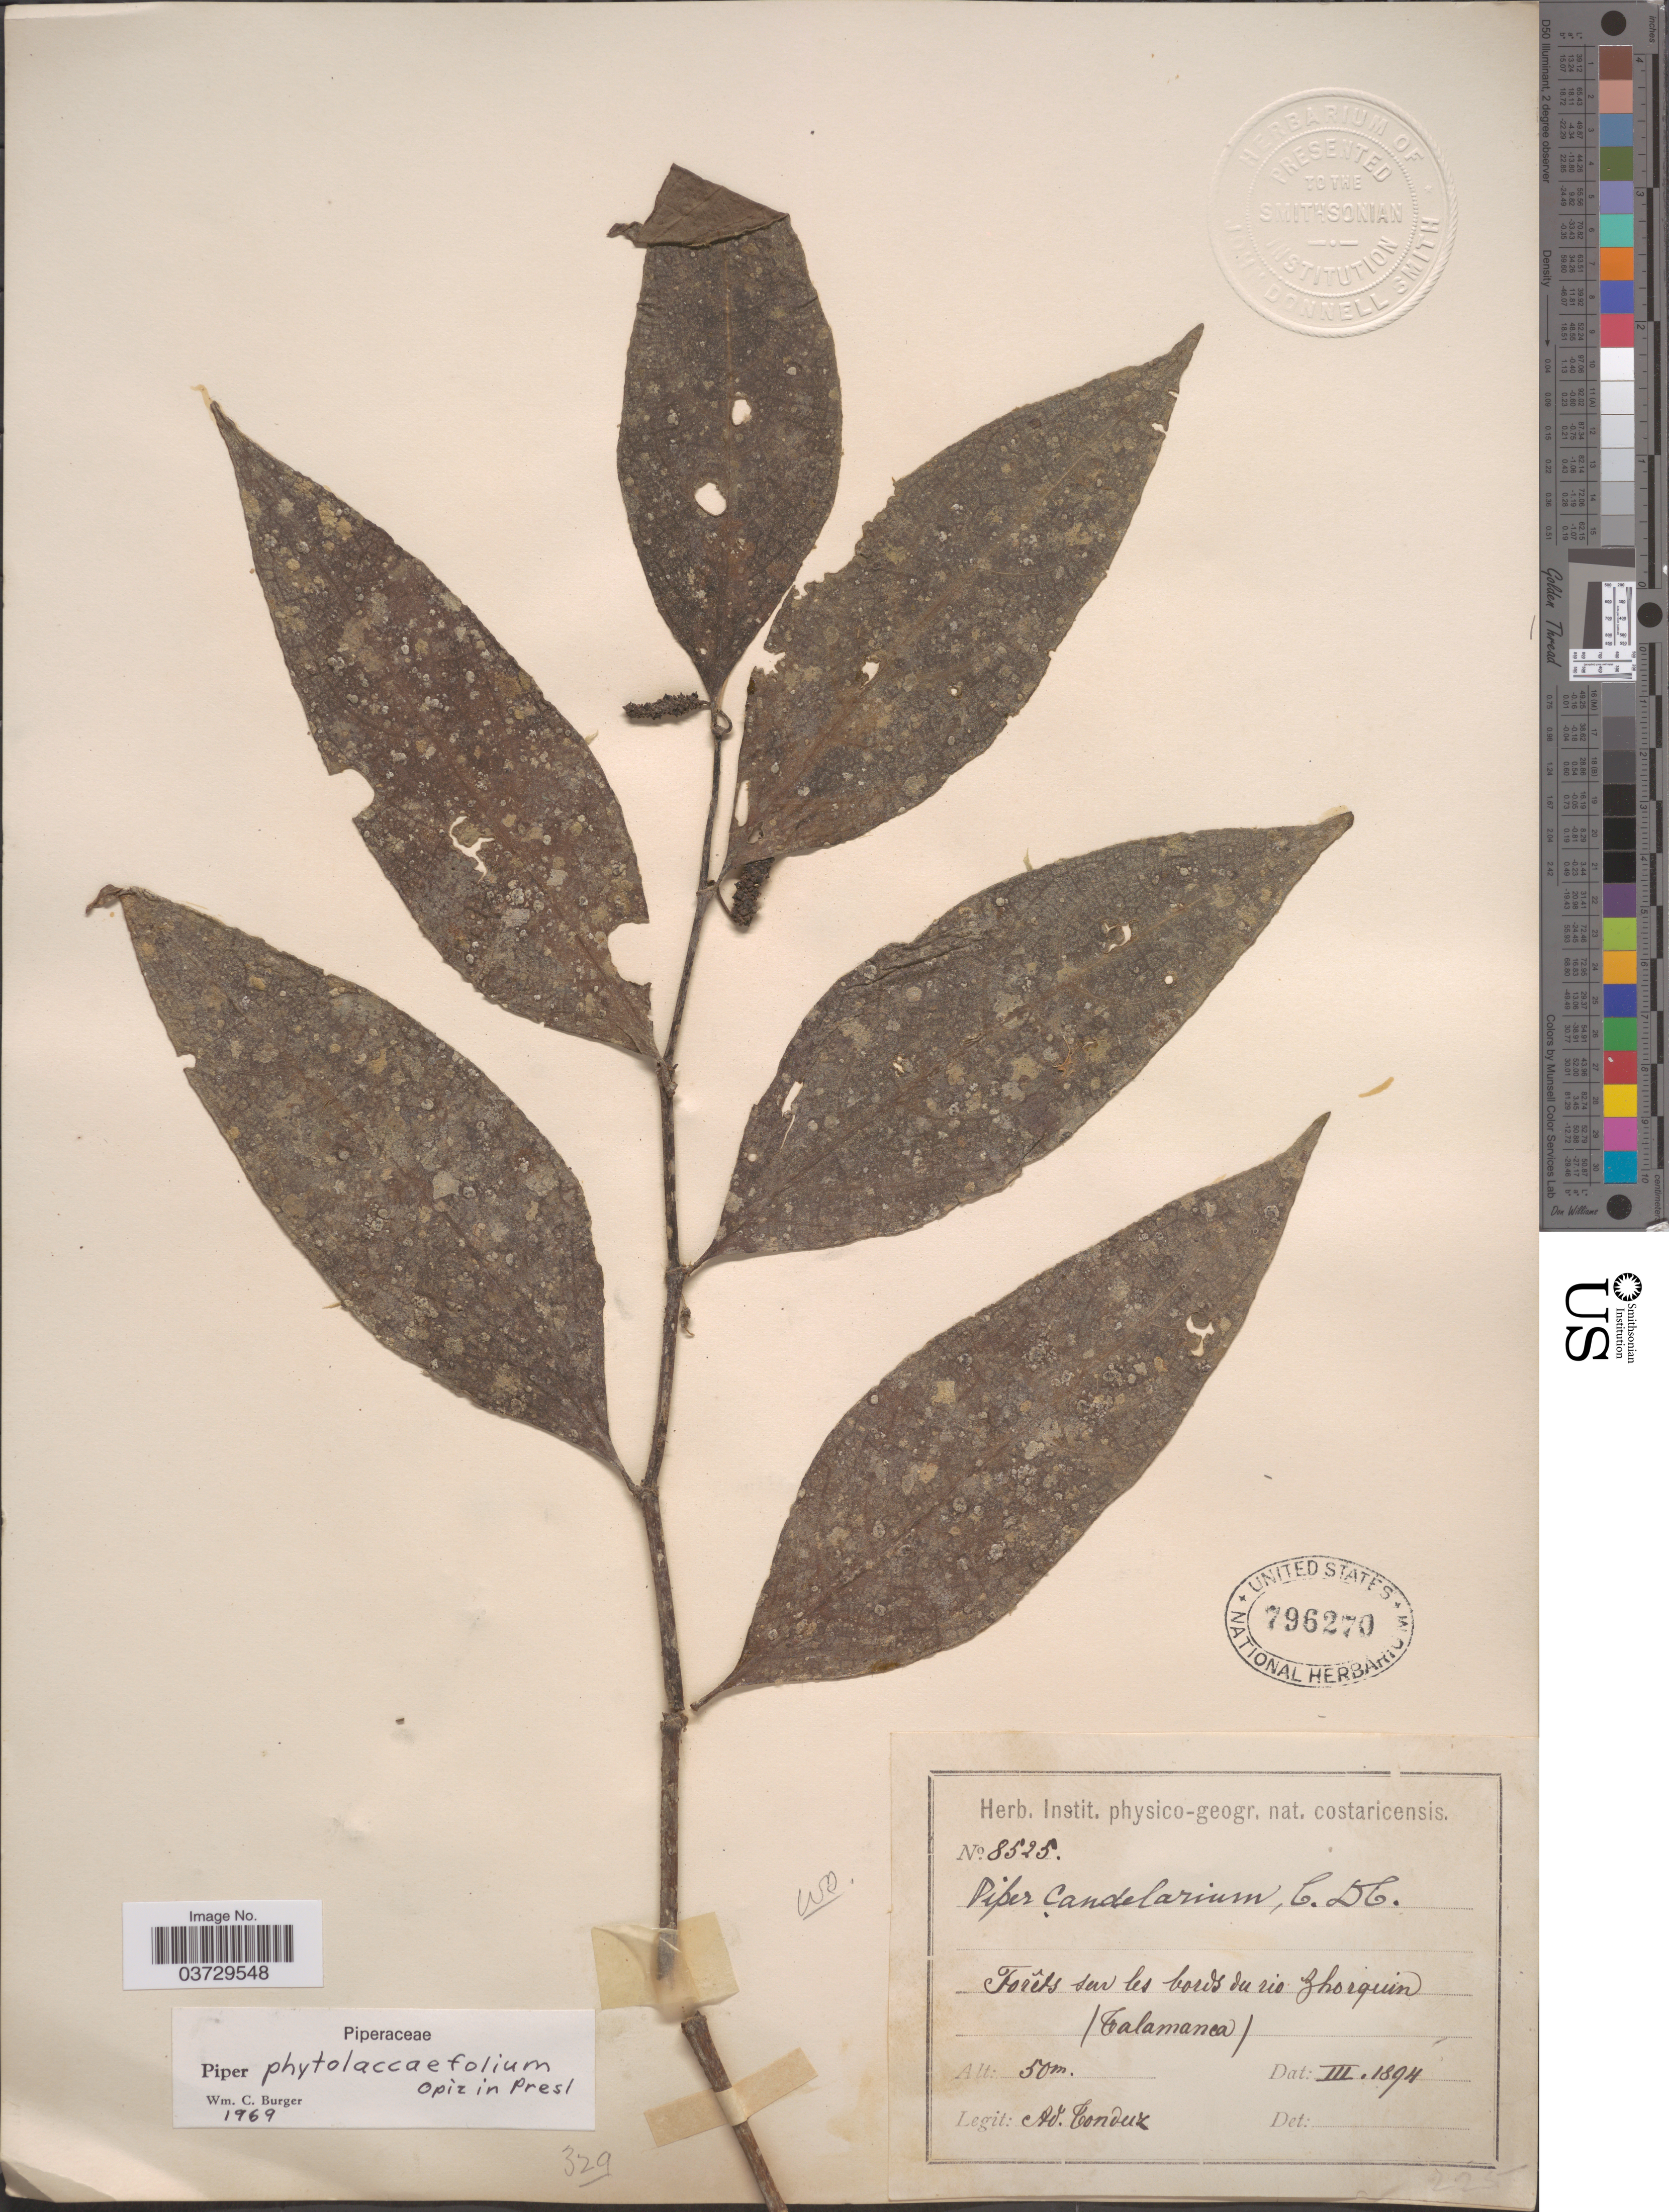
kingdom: Plantae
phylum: Tracheophyta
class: Magnoliopsida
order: Piperales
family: Piperaceae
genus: Piper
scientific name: Piper phytolaccifolium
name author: Opiz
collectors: A. Tonduz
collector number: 8525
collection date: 1894-03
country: Costa Rica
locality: Forêts sur les bords du rio Zhorquin (Talamanca).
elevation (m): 50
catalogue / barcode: US 796270